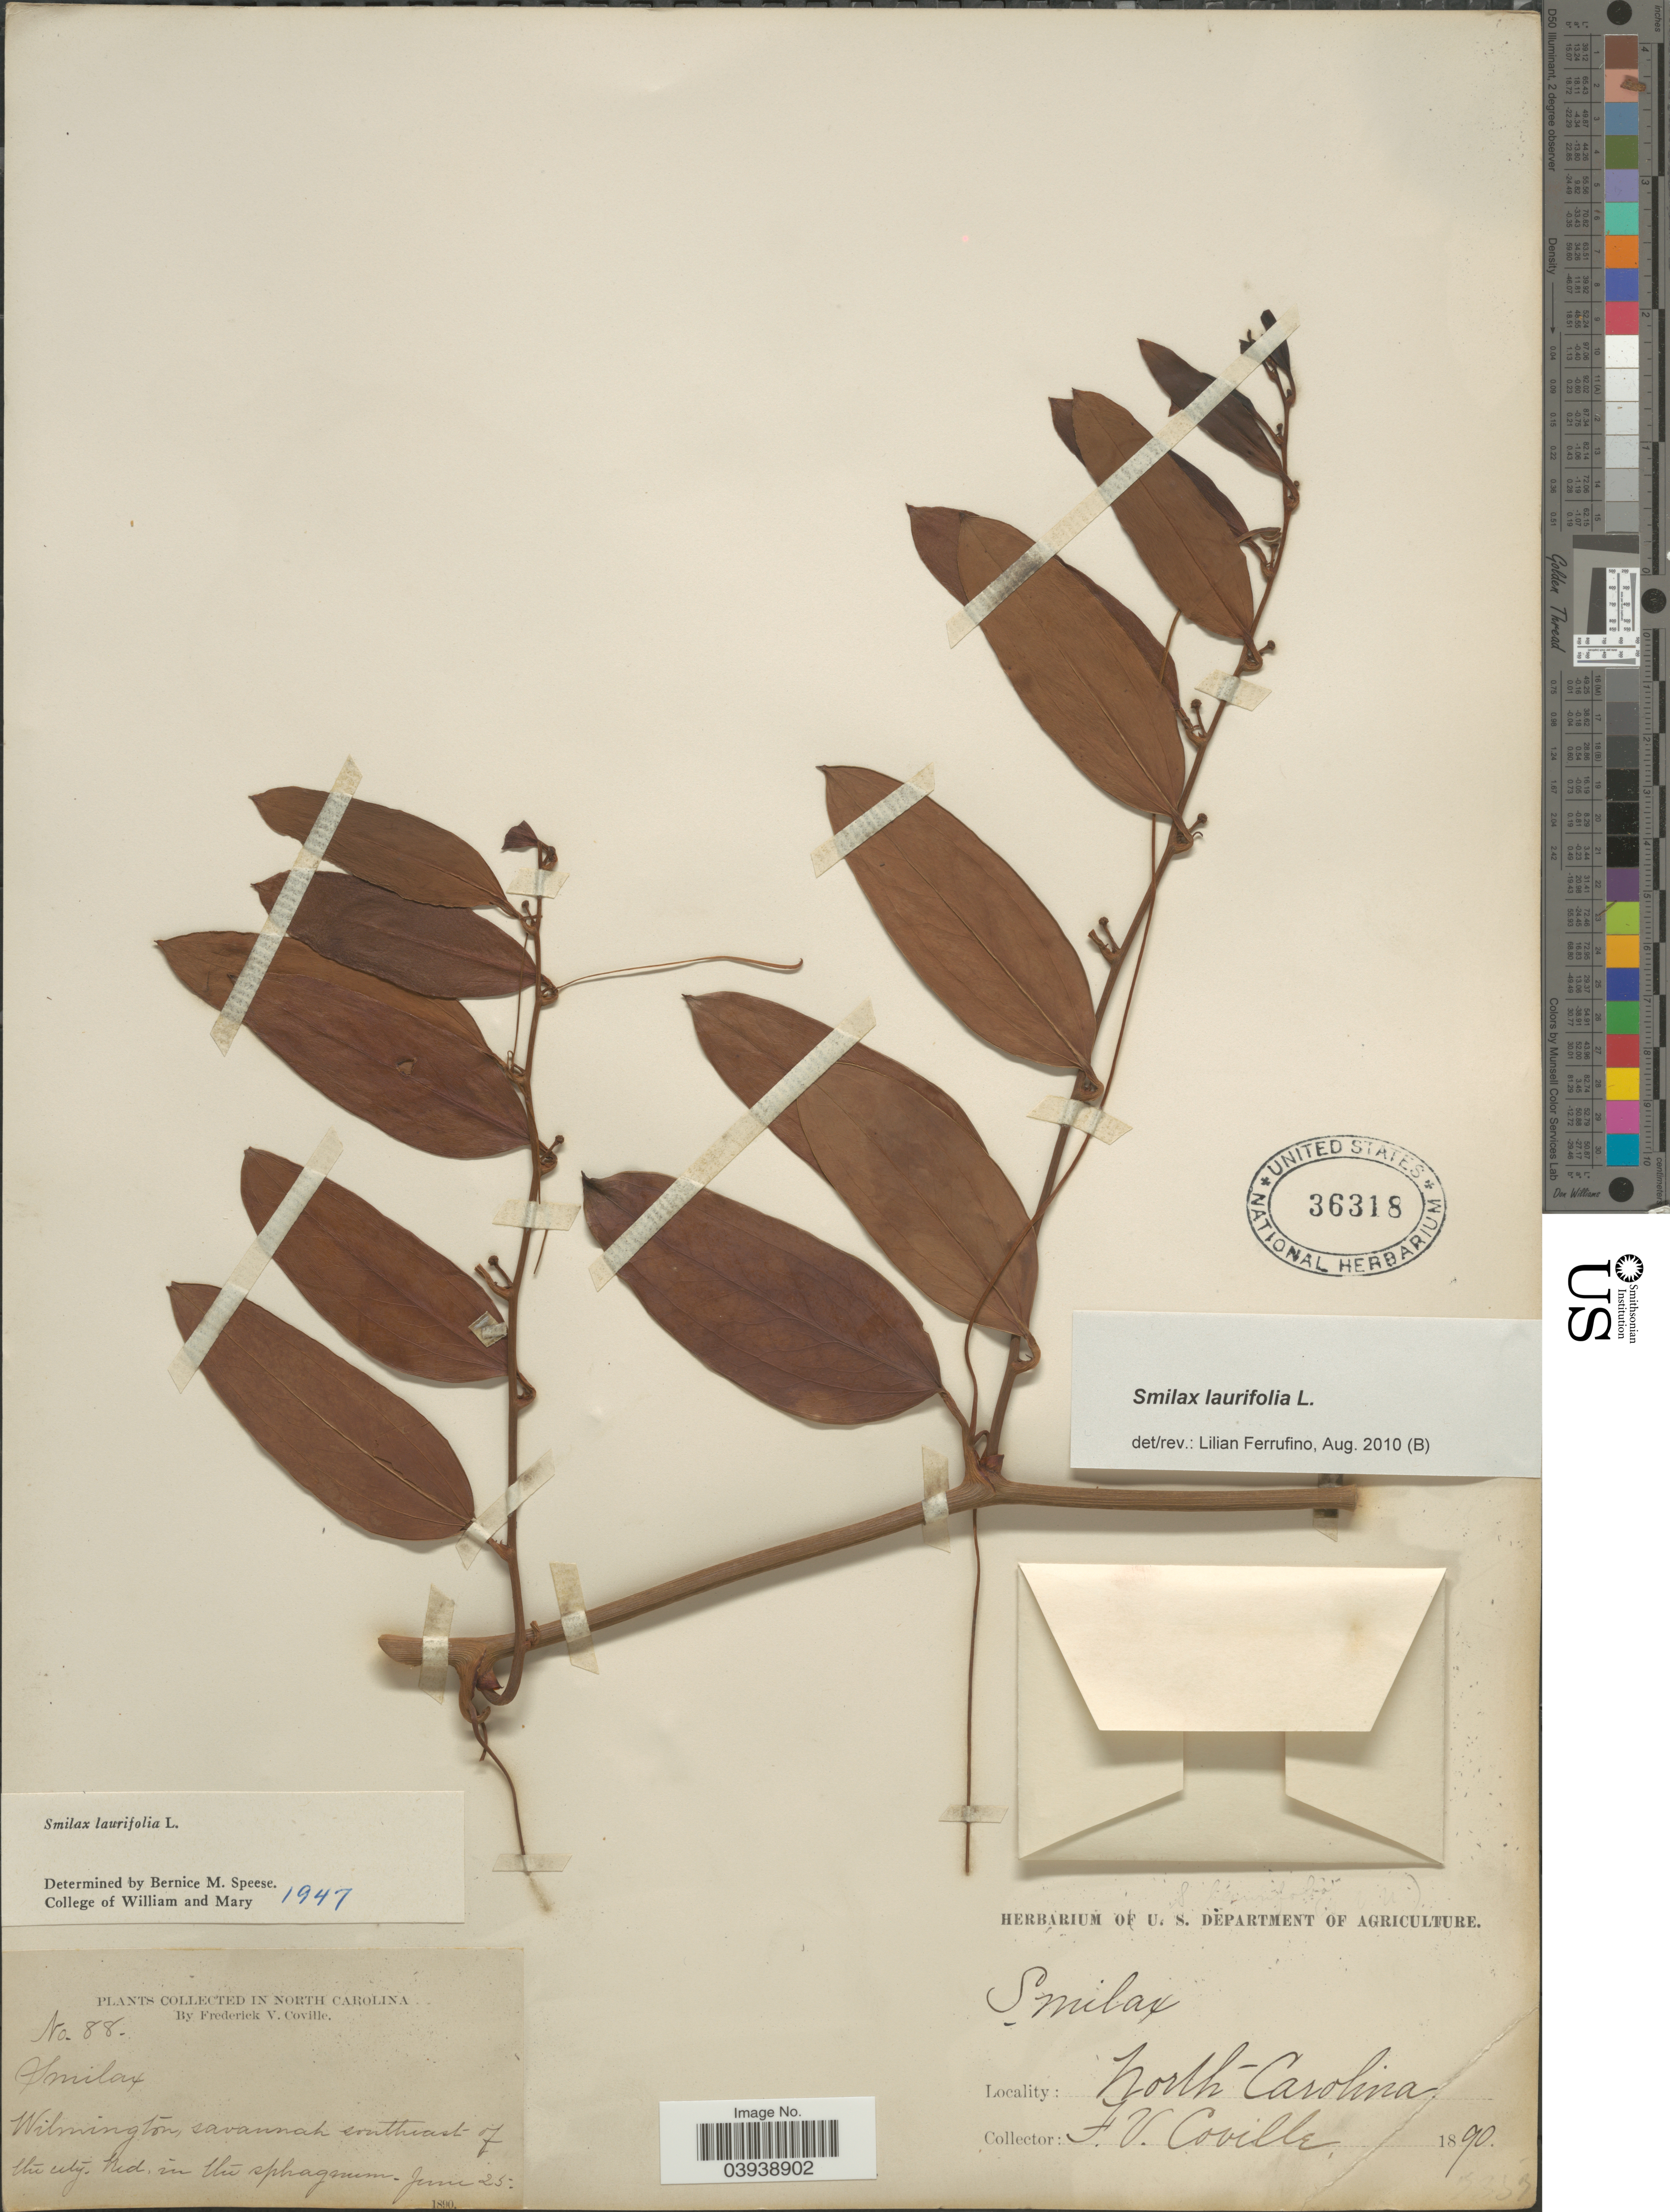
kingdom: Plantae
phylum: Tracheophyta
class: Liliopsida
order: Liliales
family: Smilacaceae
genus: Smilax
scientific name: Smilax laurifolia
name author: L.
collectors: F. V. Coville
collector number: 88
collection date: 1890-06-25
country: United States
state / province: North Carolina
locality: Wilmington, savannah southeast of the city.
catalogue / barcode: US 36318